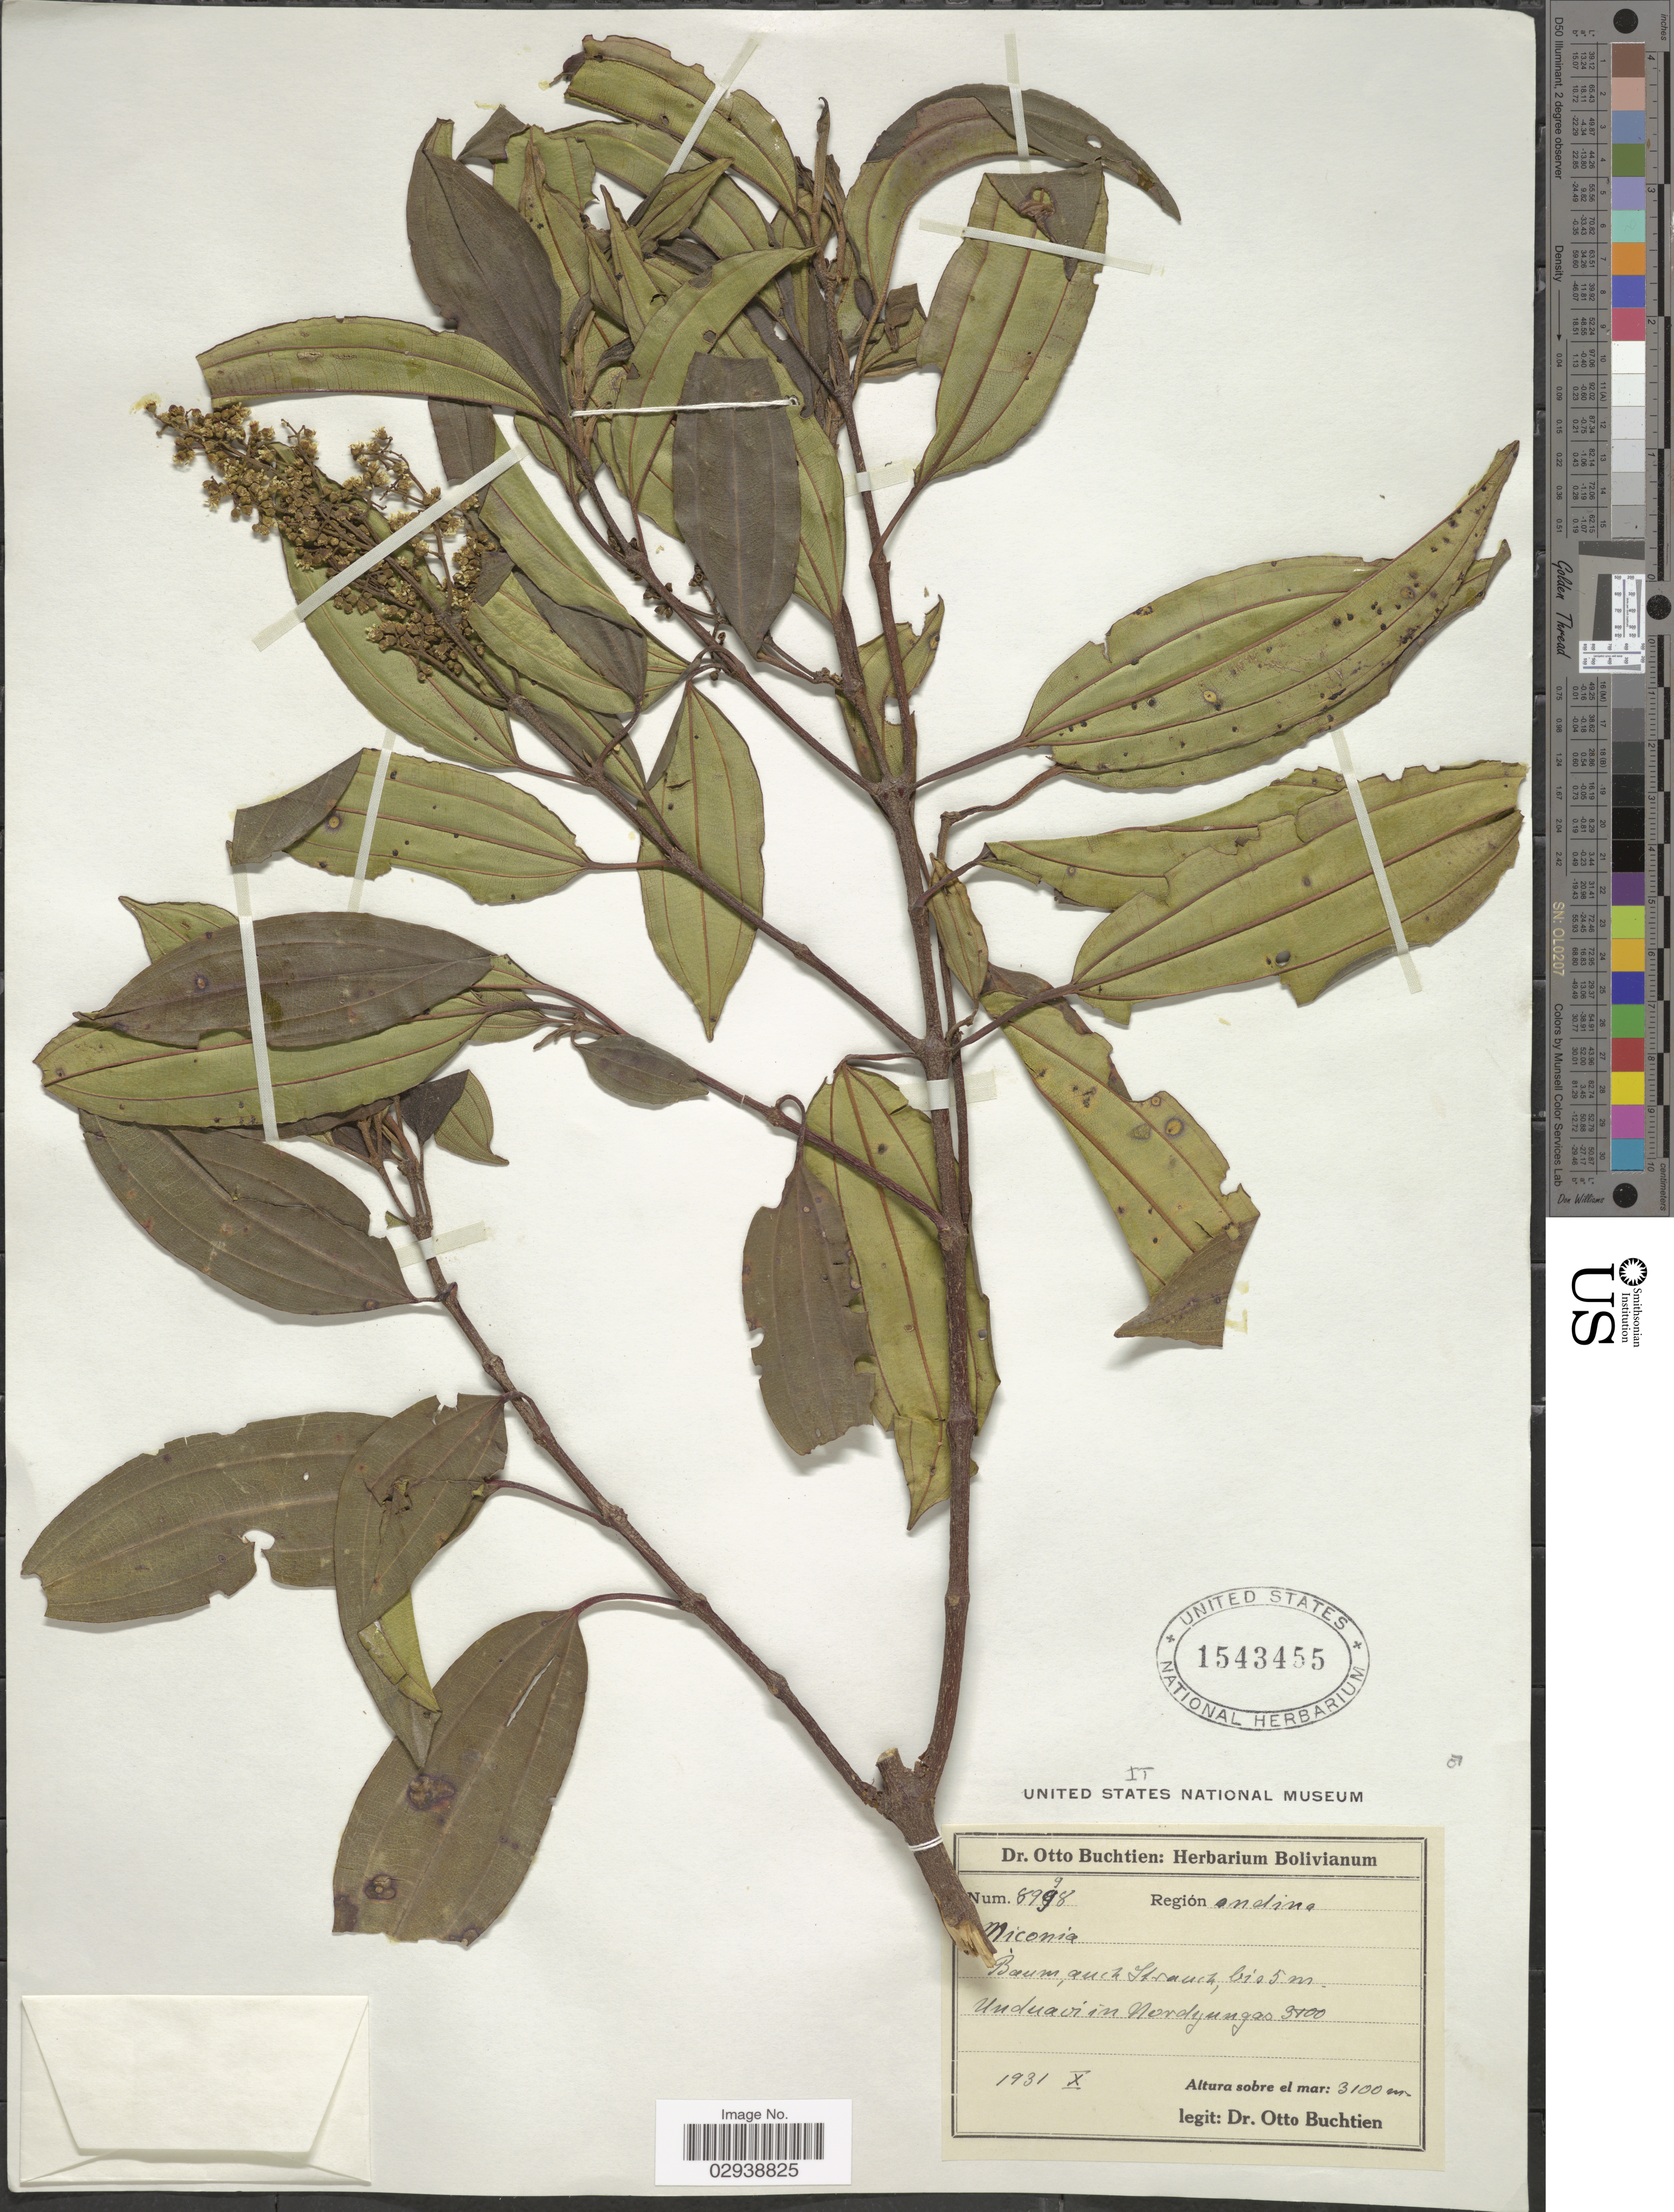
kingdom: Plantae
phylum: Tracheophyta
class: Magnoliopsida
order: Myrtales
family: Melastomataceae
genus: Miconia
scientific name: Miconia dimorphotheca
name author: Jan.M. Burke & Michelang.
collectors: O. Buchtien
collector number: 8998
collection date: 1931-10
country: Bolivia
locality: Región Andino, Unduavi in Nordyungas.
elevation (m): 3100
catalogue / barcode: US 1543455